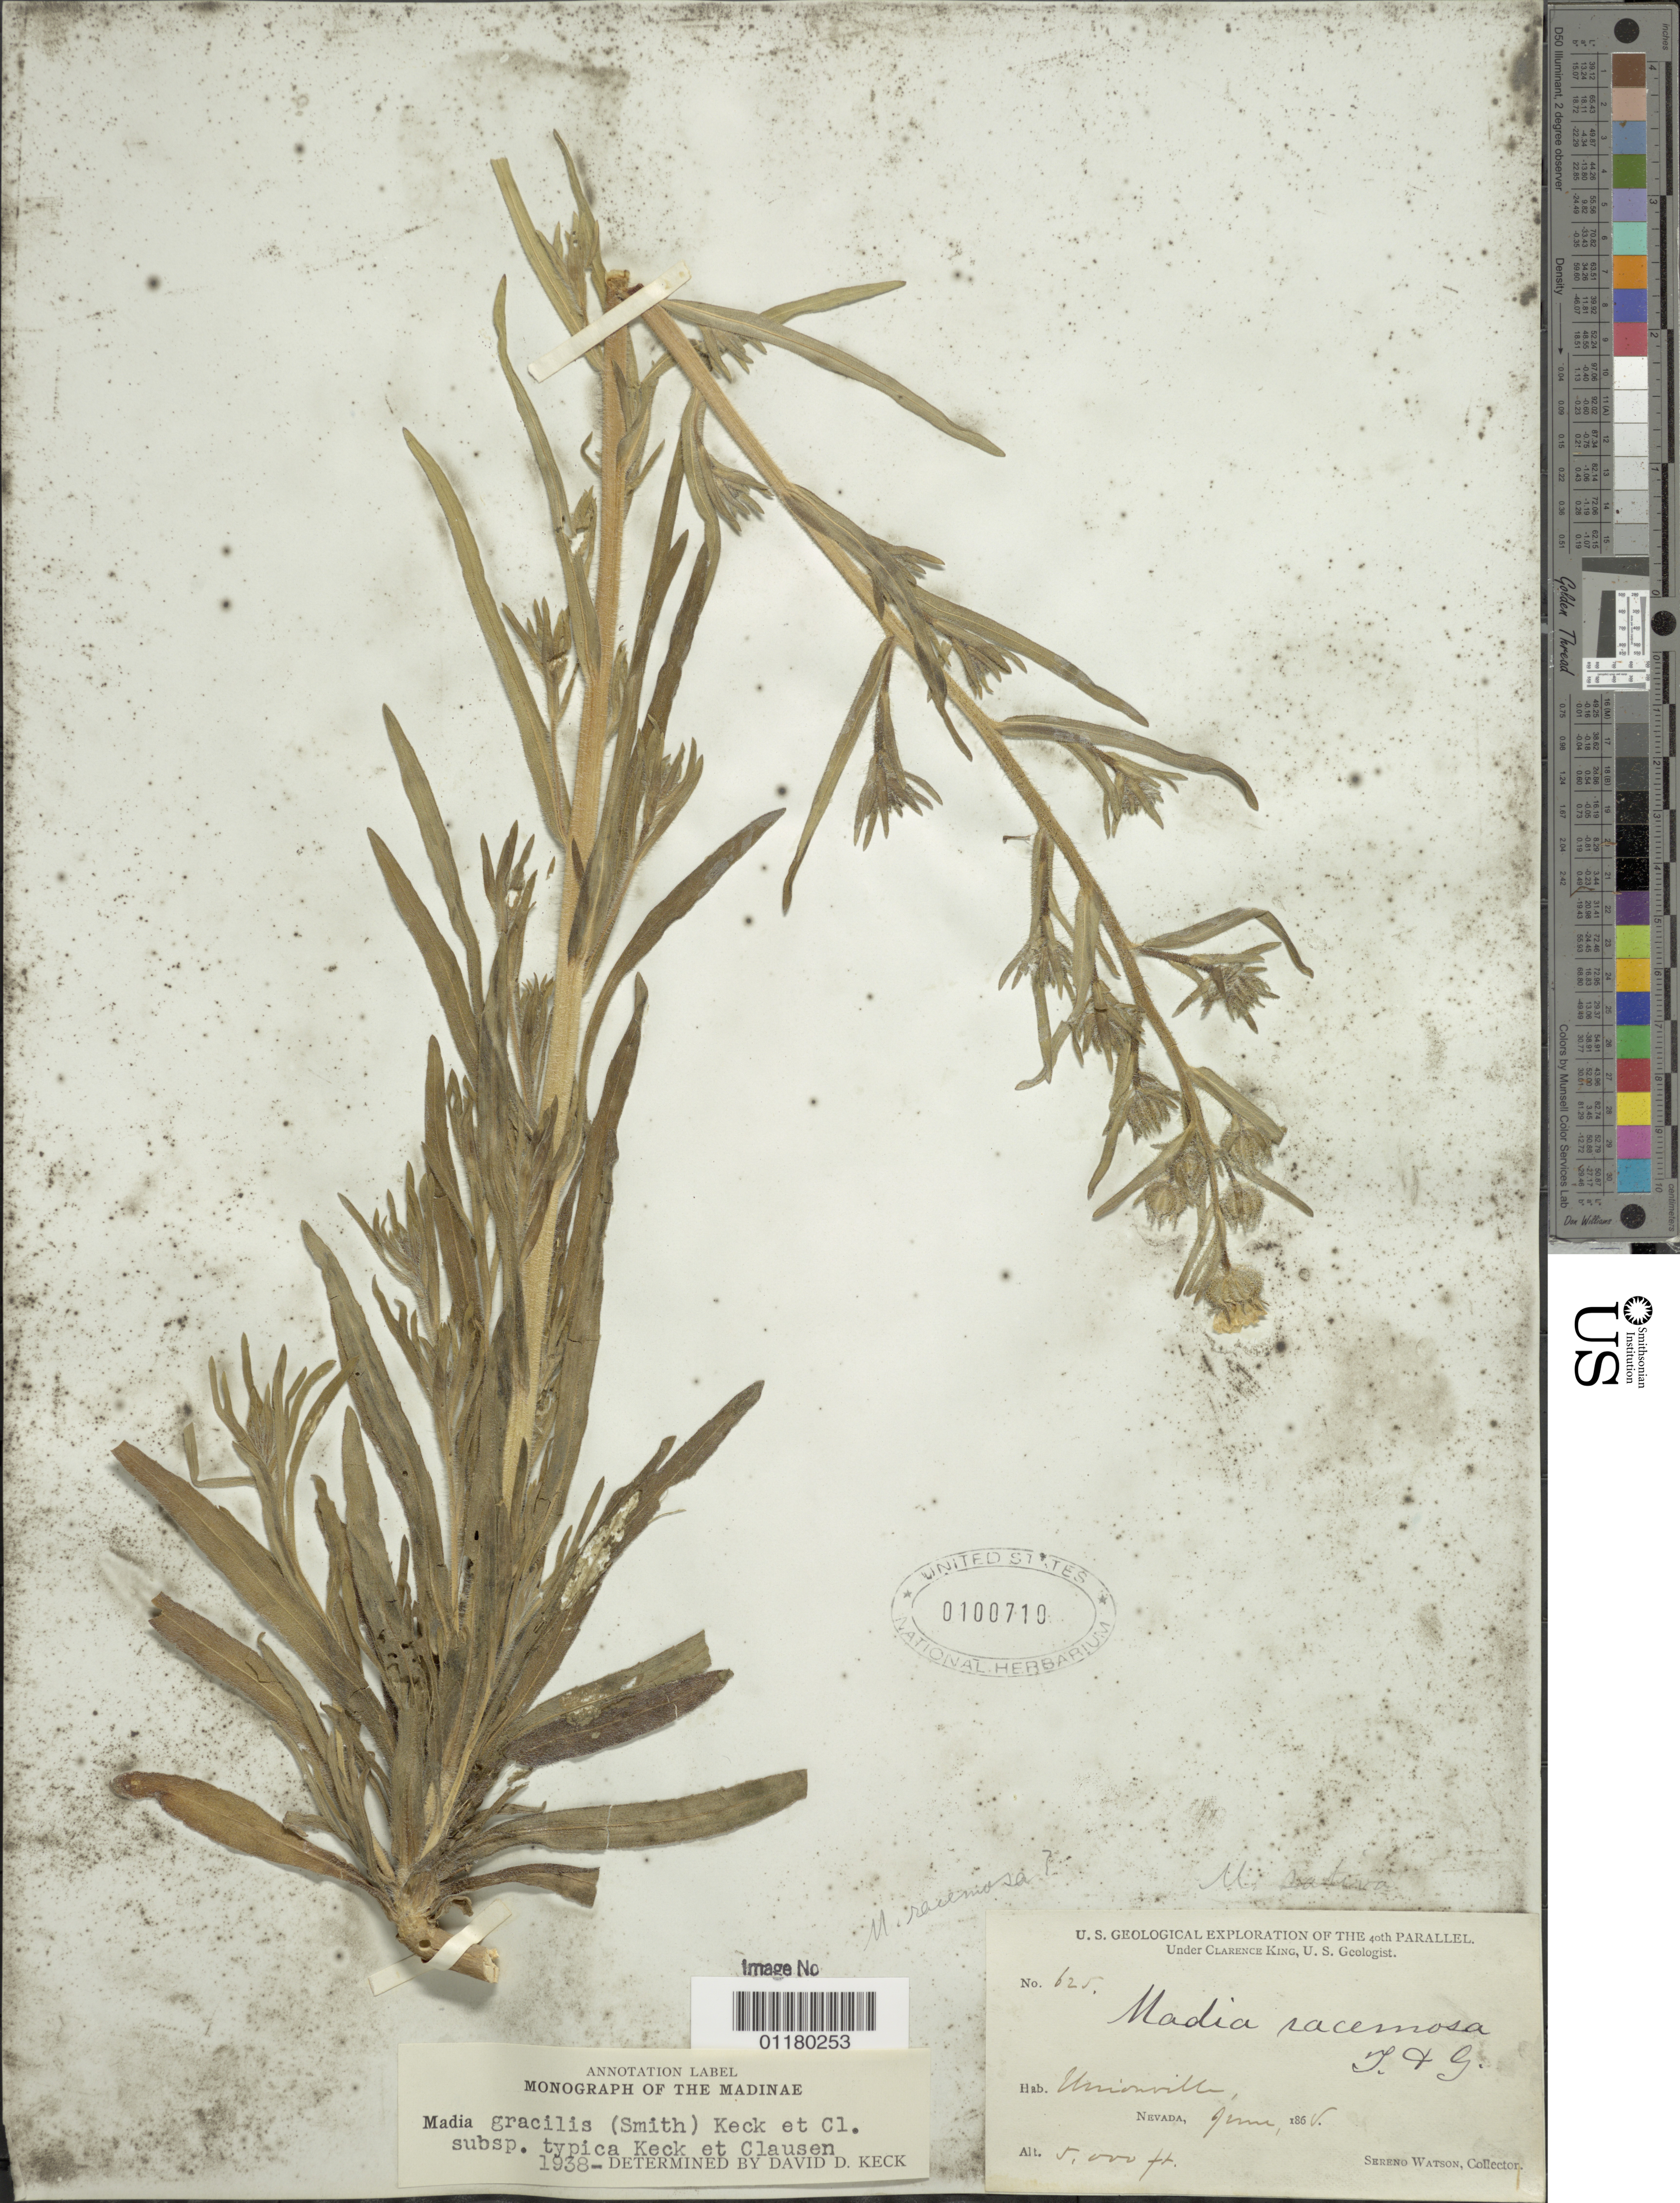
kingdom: Plantae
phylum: Tracheophyta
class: Magnoliopsida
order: Asterales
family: Asteraceae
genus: Madia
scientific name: Madia gracilis subsp. gracilis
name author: (Sm.) D.D. Keck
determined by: Keck, David D.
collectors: S. Watson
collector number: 625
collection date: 1868-06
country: United States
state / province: Nevada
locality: Unionville, N. Nevada.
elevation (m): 1524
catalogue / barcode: US 100710